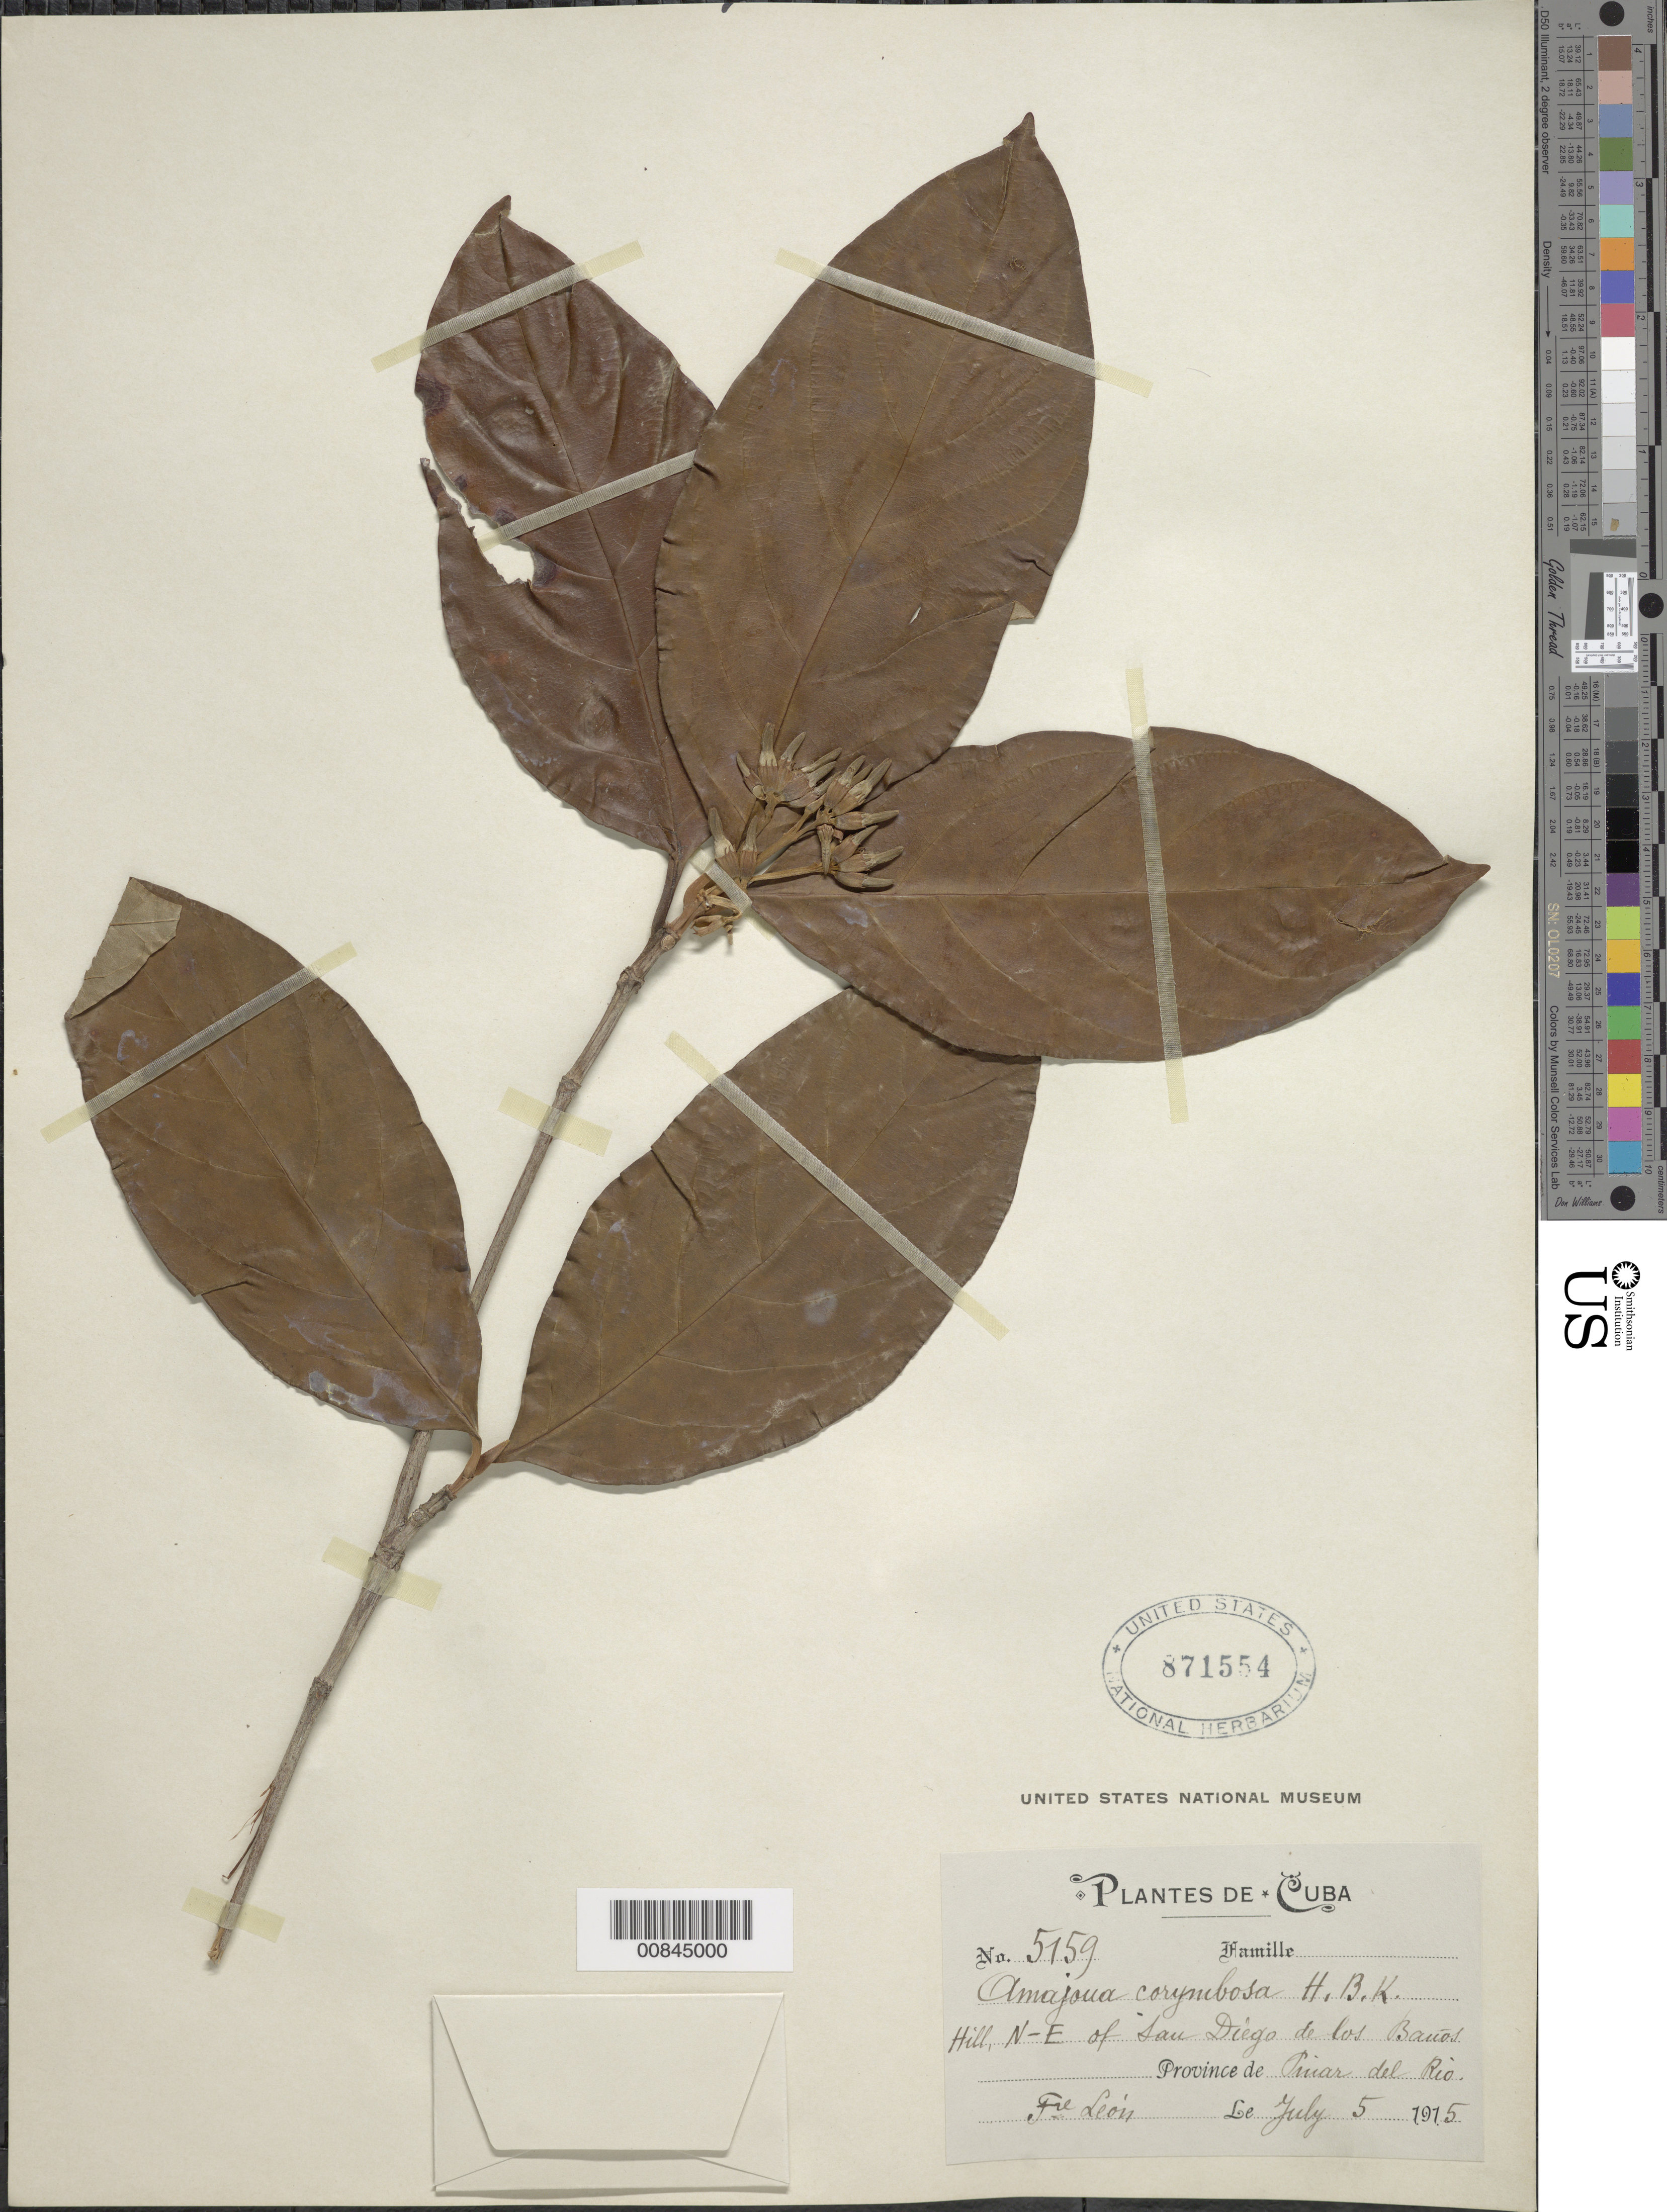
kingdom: Plantae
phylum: Tracheophyta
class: Magnoliopsida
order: Gentianales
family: Rubiaceae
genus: Amaioua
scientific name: Amaioua corymbosa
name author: Kunth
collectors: Bro. León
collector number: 5159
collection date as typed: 05 Jul 1915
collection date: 1915-07-05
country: Cuba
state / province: Pinar del Río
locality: Hill NE of San Diego de los Baños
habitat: Hill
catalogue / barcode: US 871554